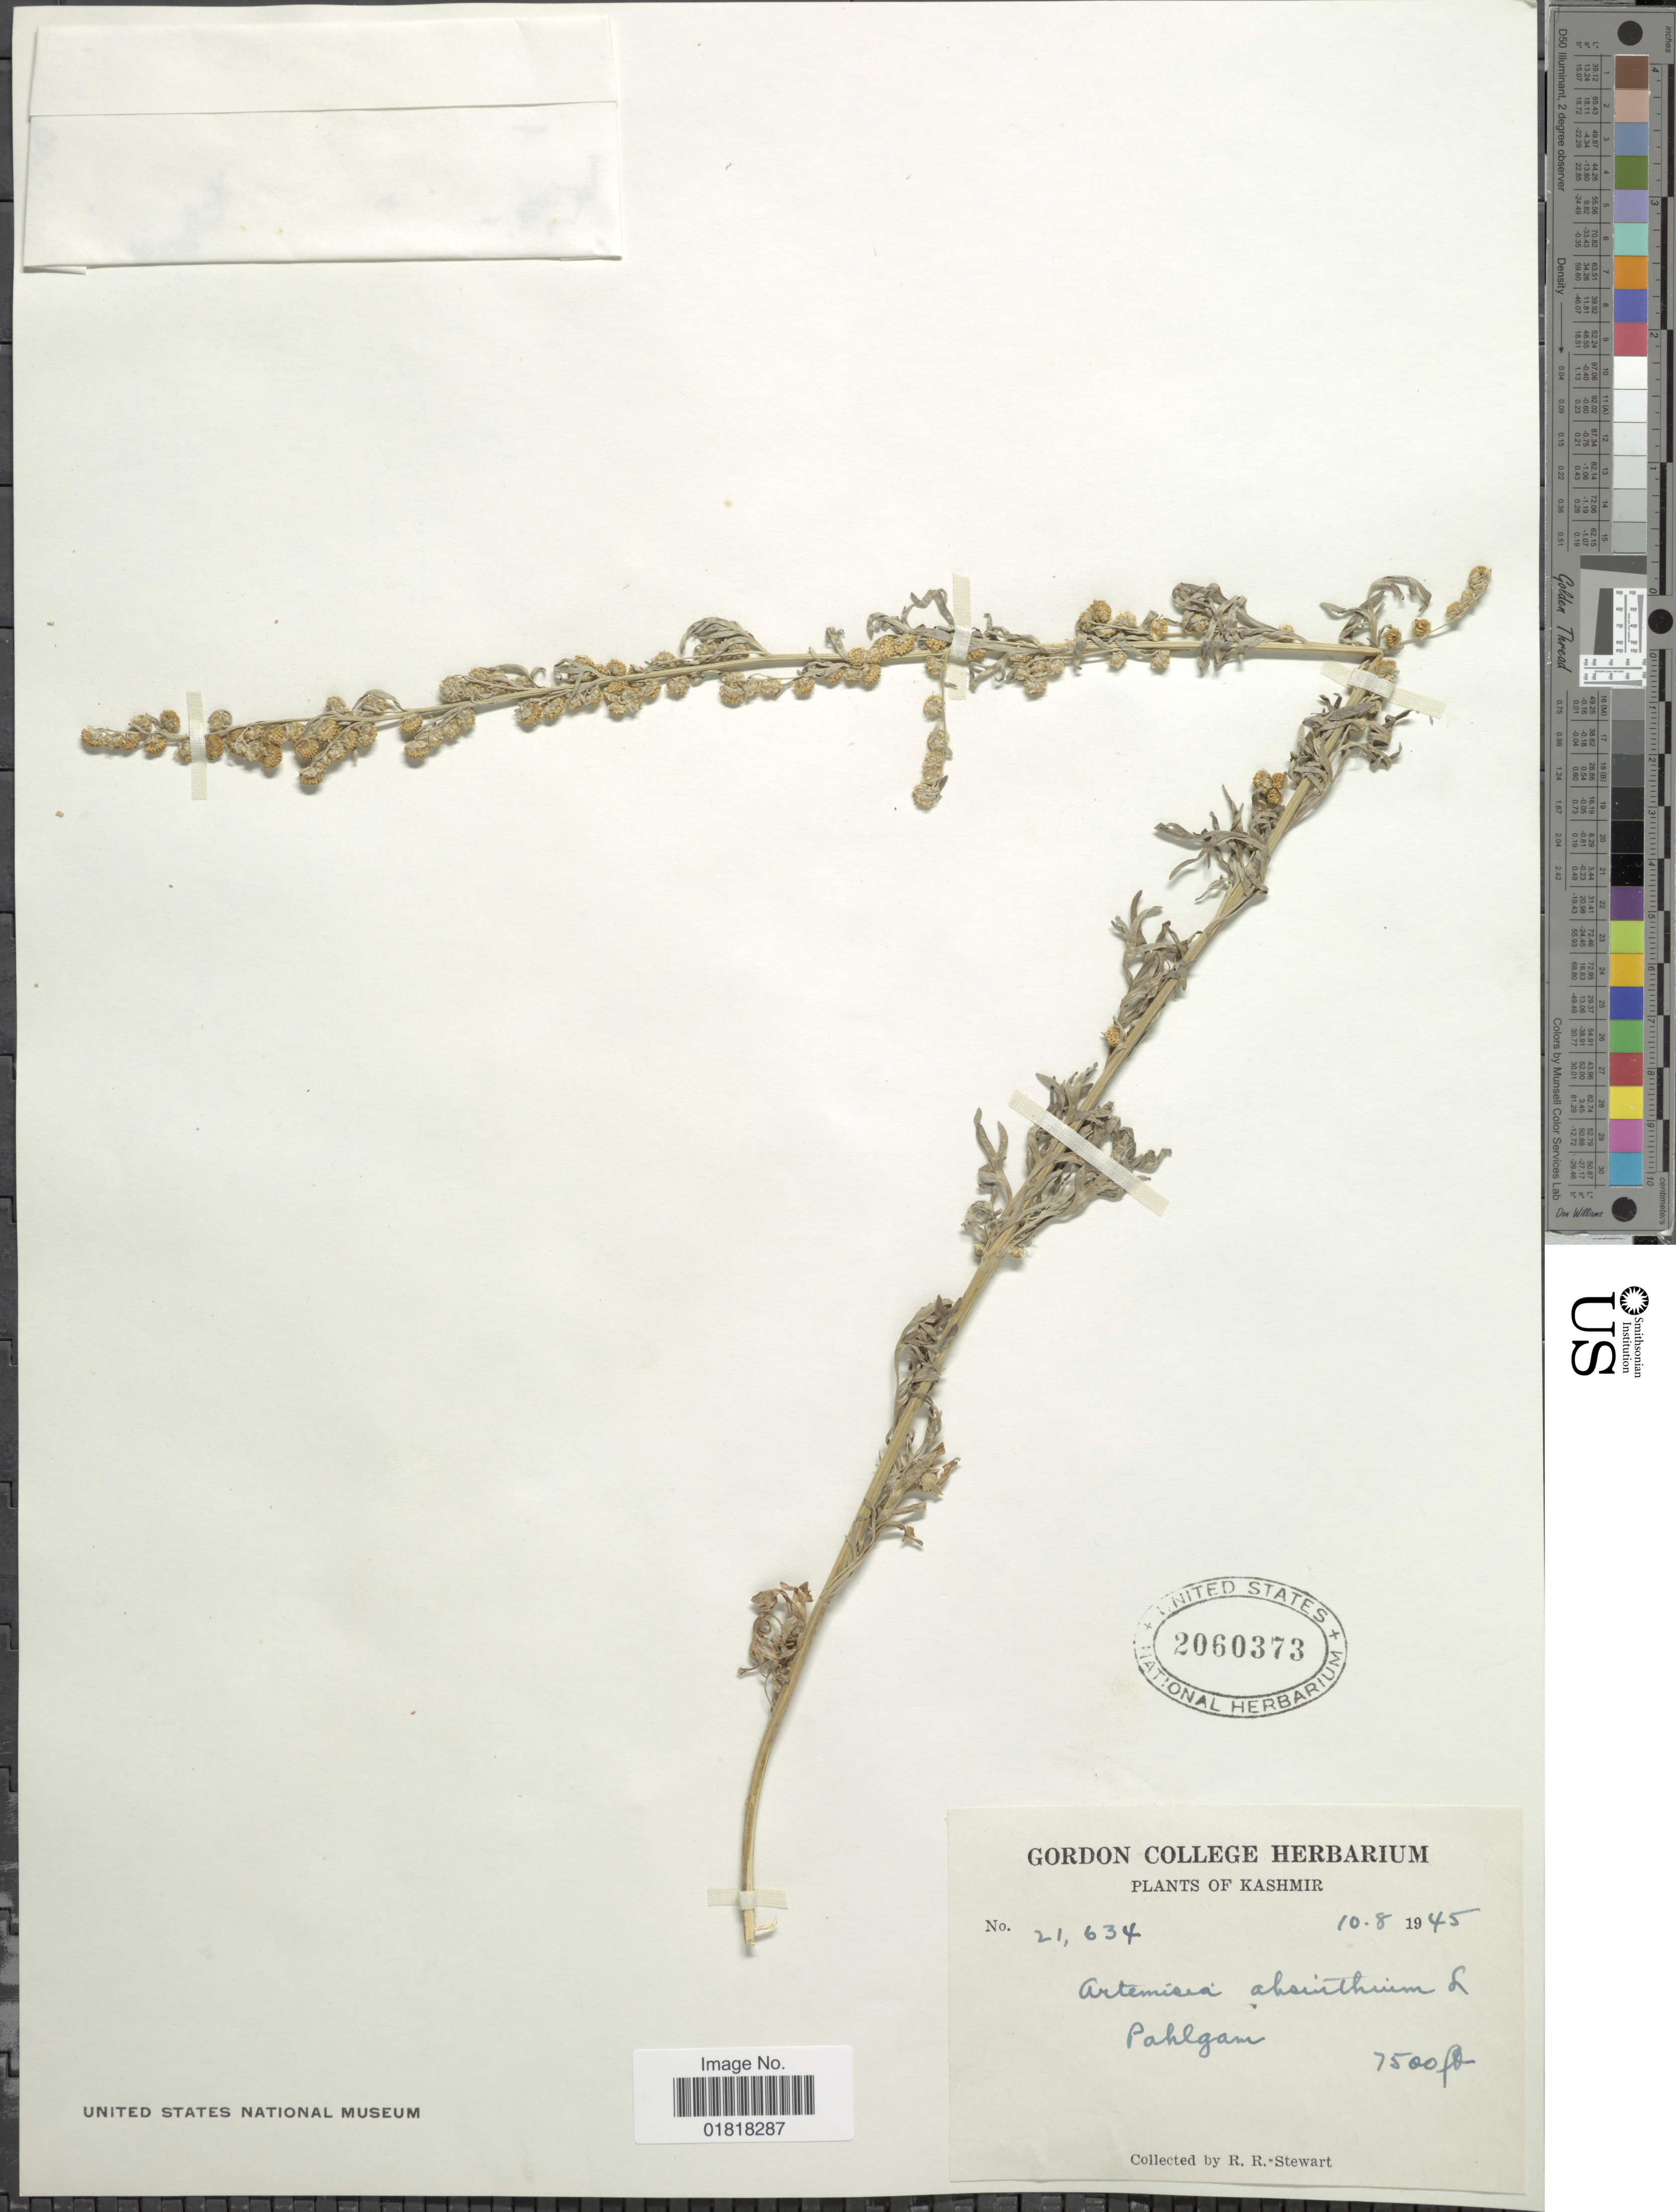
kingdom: Plantae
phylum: Tracheophyta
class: Magnoliopsida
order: Asterales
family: Asteraceae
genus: Artemisia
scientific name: Artemisia absinthium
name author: L.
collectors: R. R. Stewart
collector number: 21634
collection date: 1945-08-10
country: India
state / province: Jammu and Kashmir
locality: Kashmir, Pahlgam.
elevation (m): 2286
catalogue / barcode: US 2060373